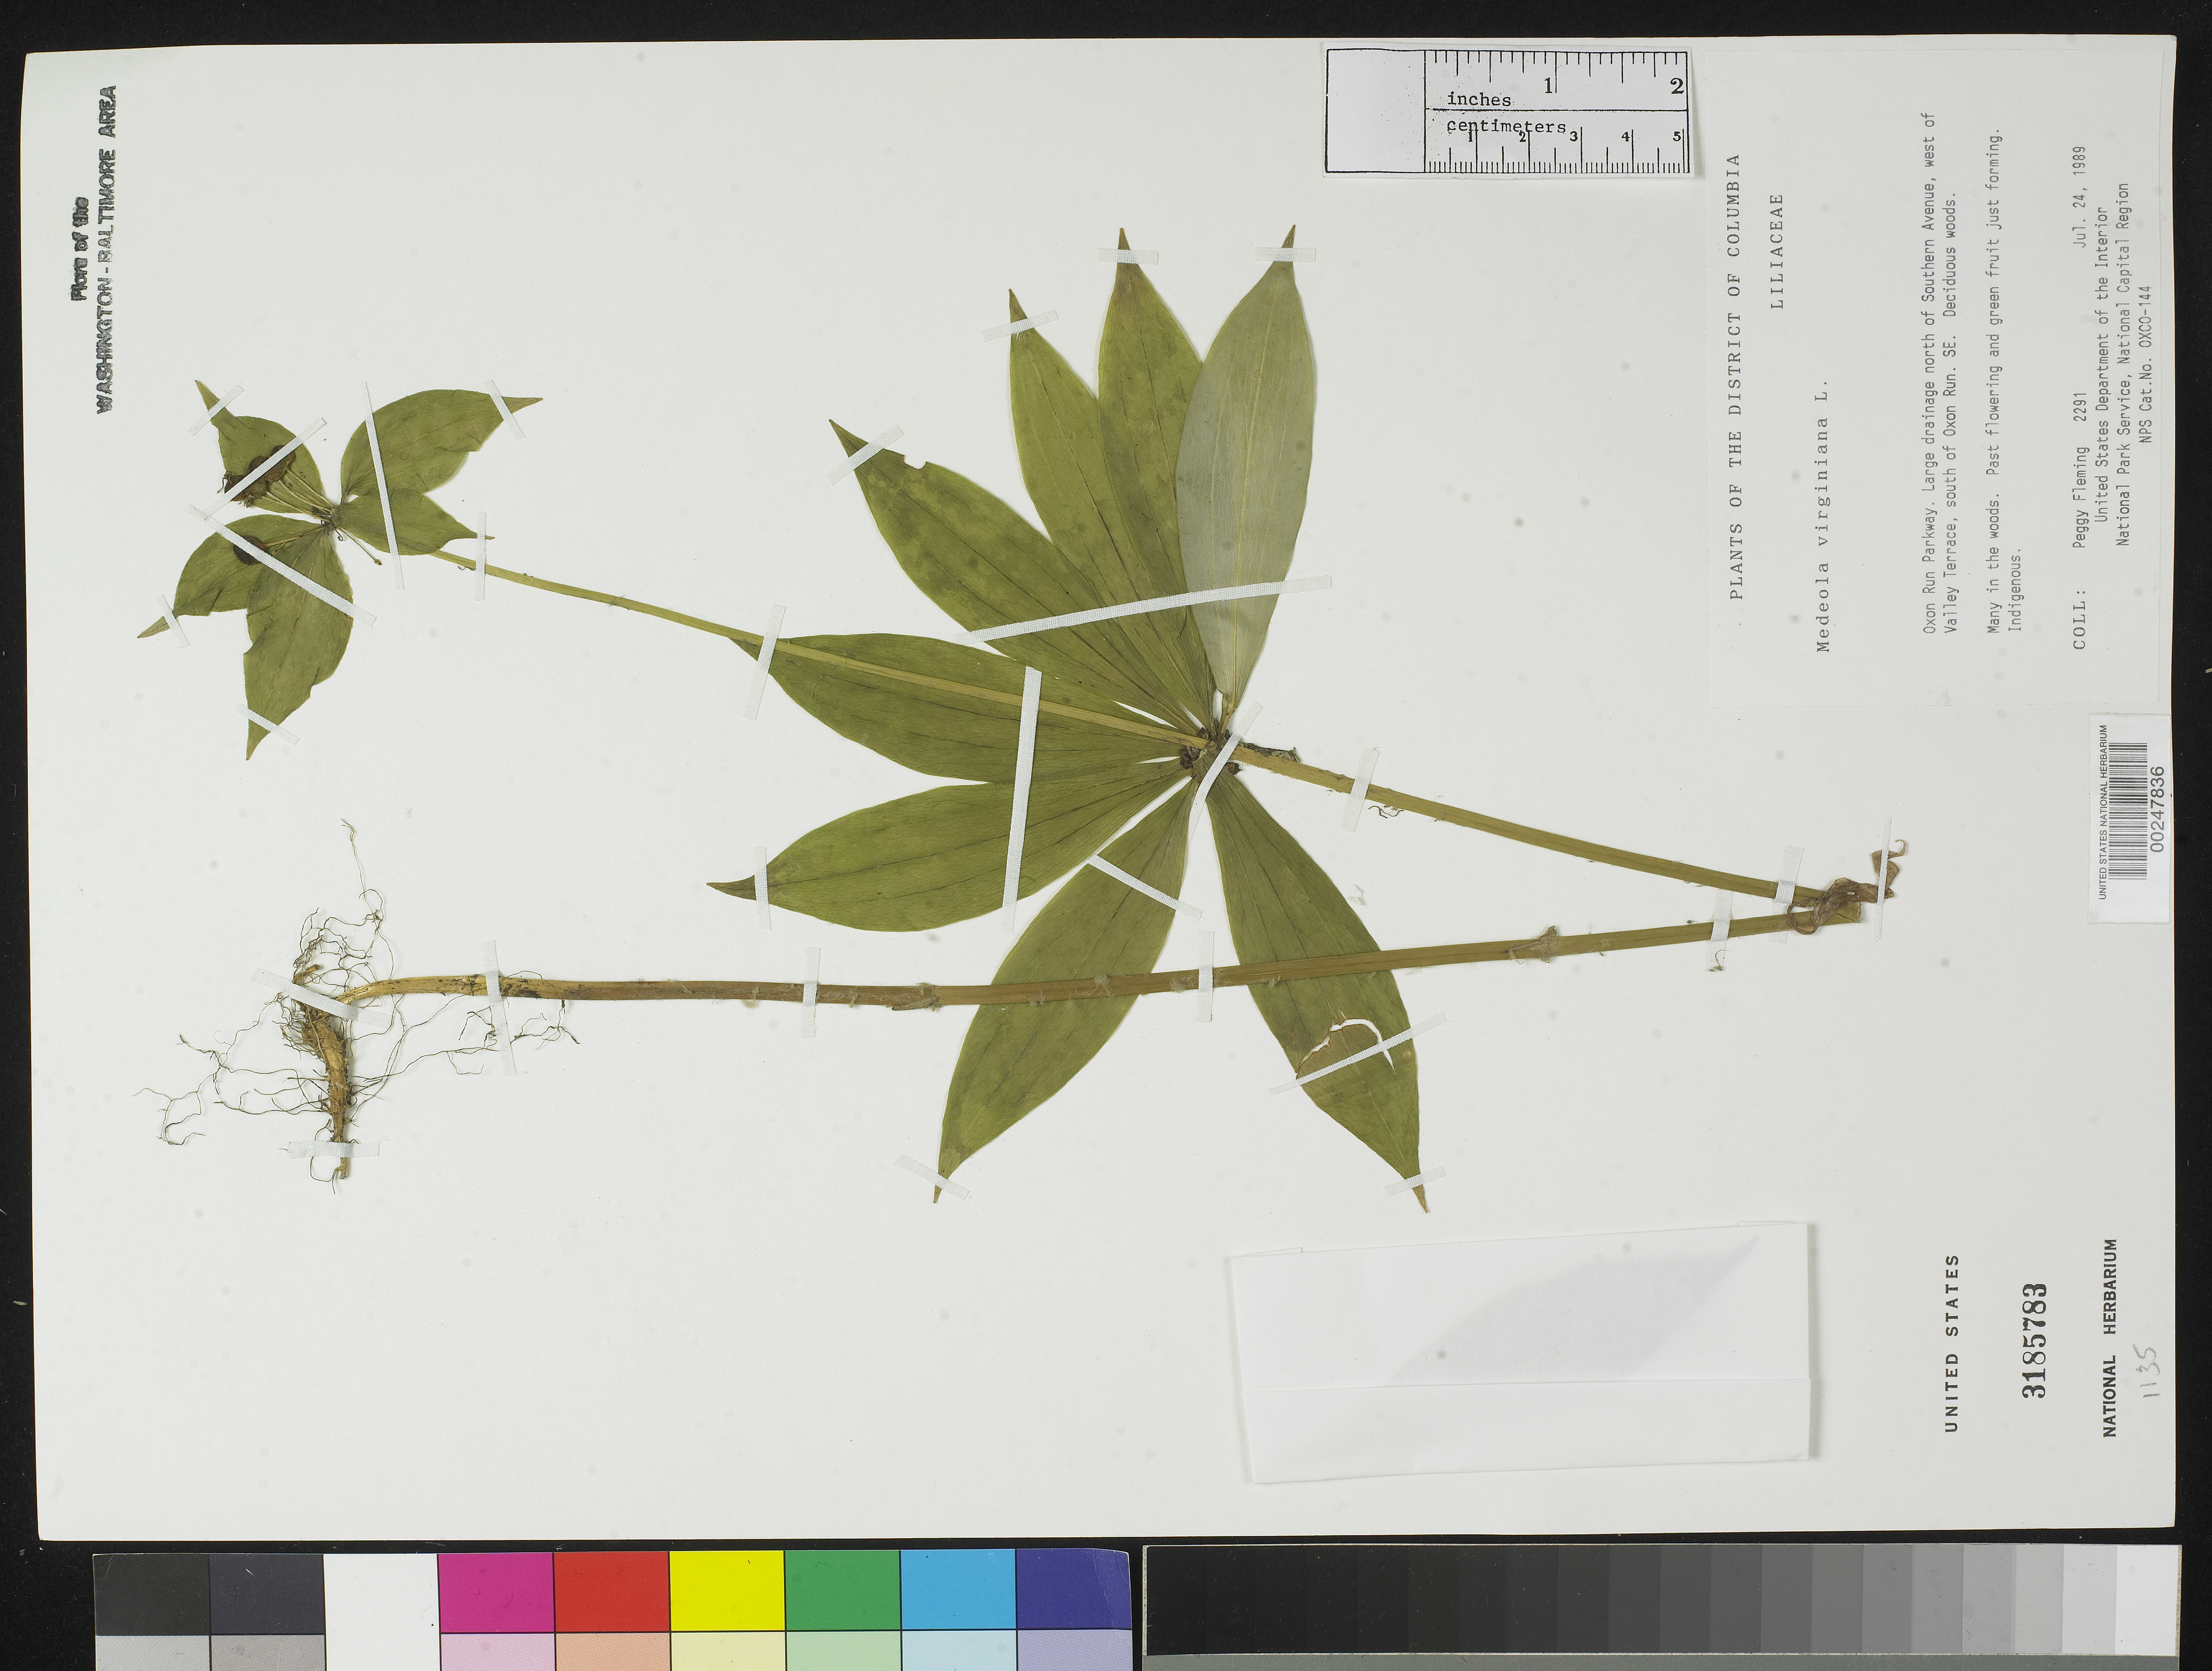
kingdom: Plantae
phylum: Tracheophyta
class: Liliopsida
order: Liliales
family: Liliaceae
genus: Medeola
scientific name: Medeola virginiana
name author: (L.) Desf.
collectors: P. Fleming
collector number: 2291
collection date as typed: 24 Jul 1989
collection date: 1989-07-24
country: United States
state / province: District of Columbia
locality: Oxon Run Parkway, N of Southern Ave, W of Valley Terrace, S of Oxon Run, SE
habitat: Deciduous woods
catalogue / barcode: US 3185783